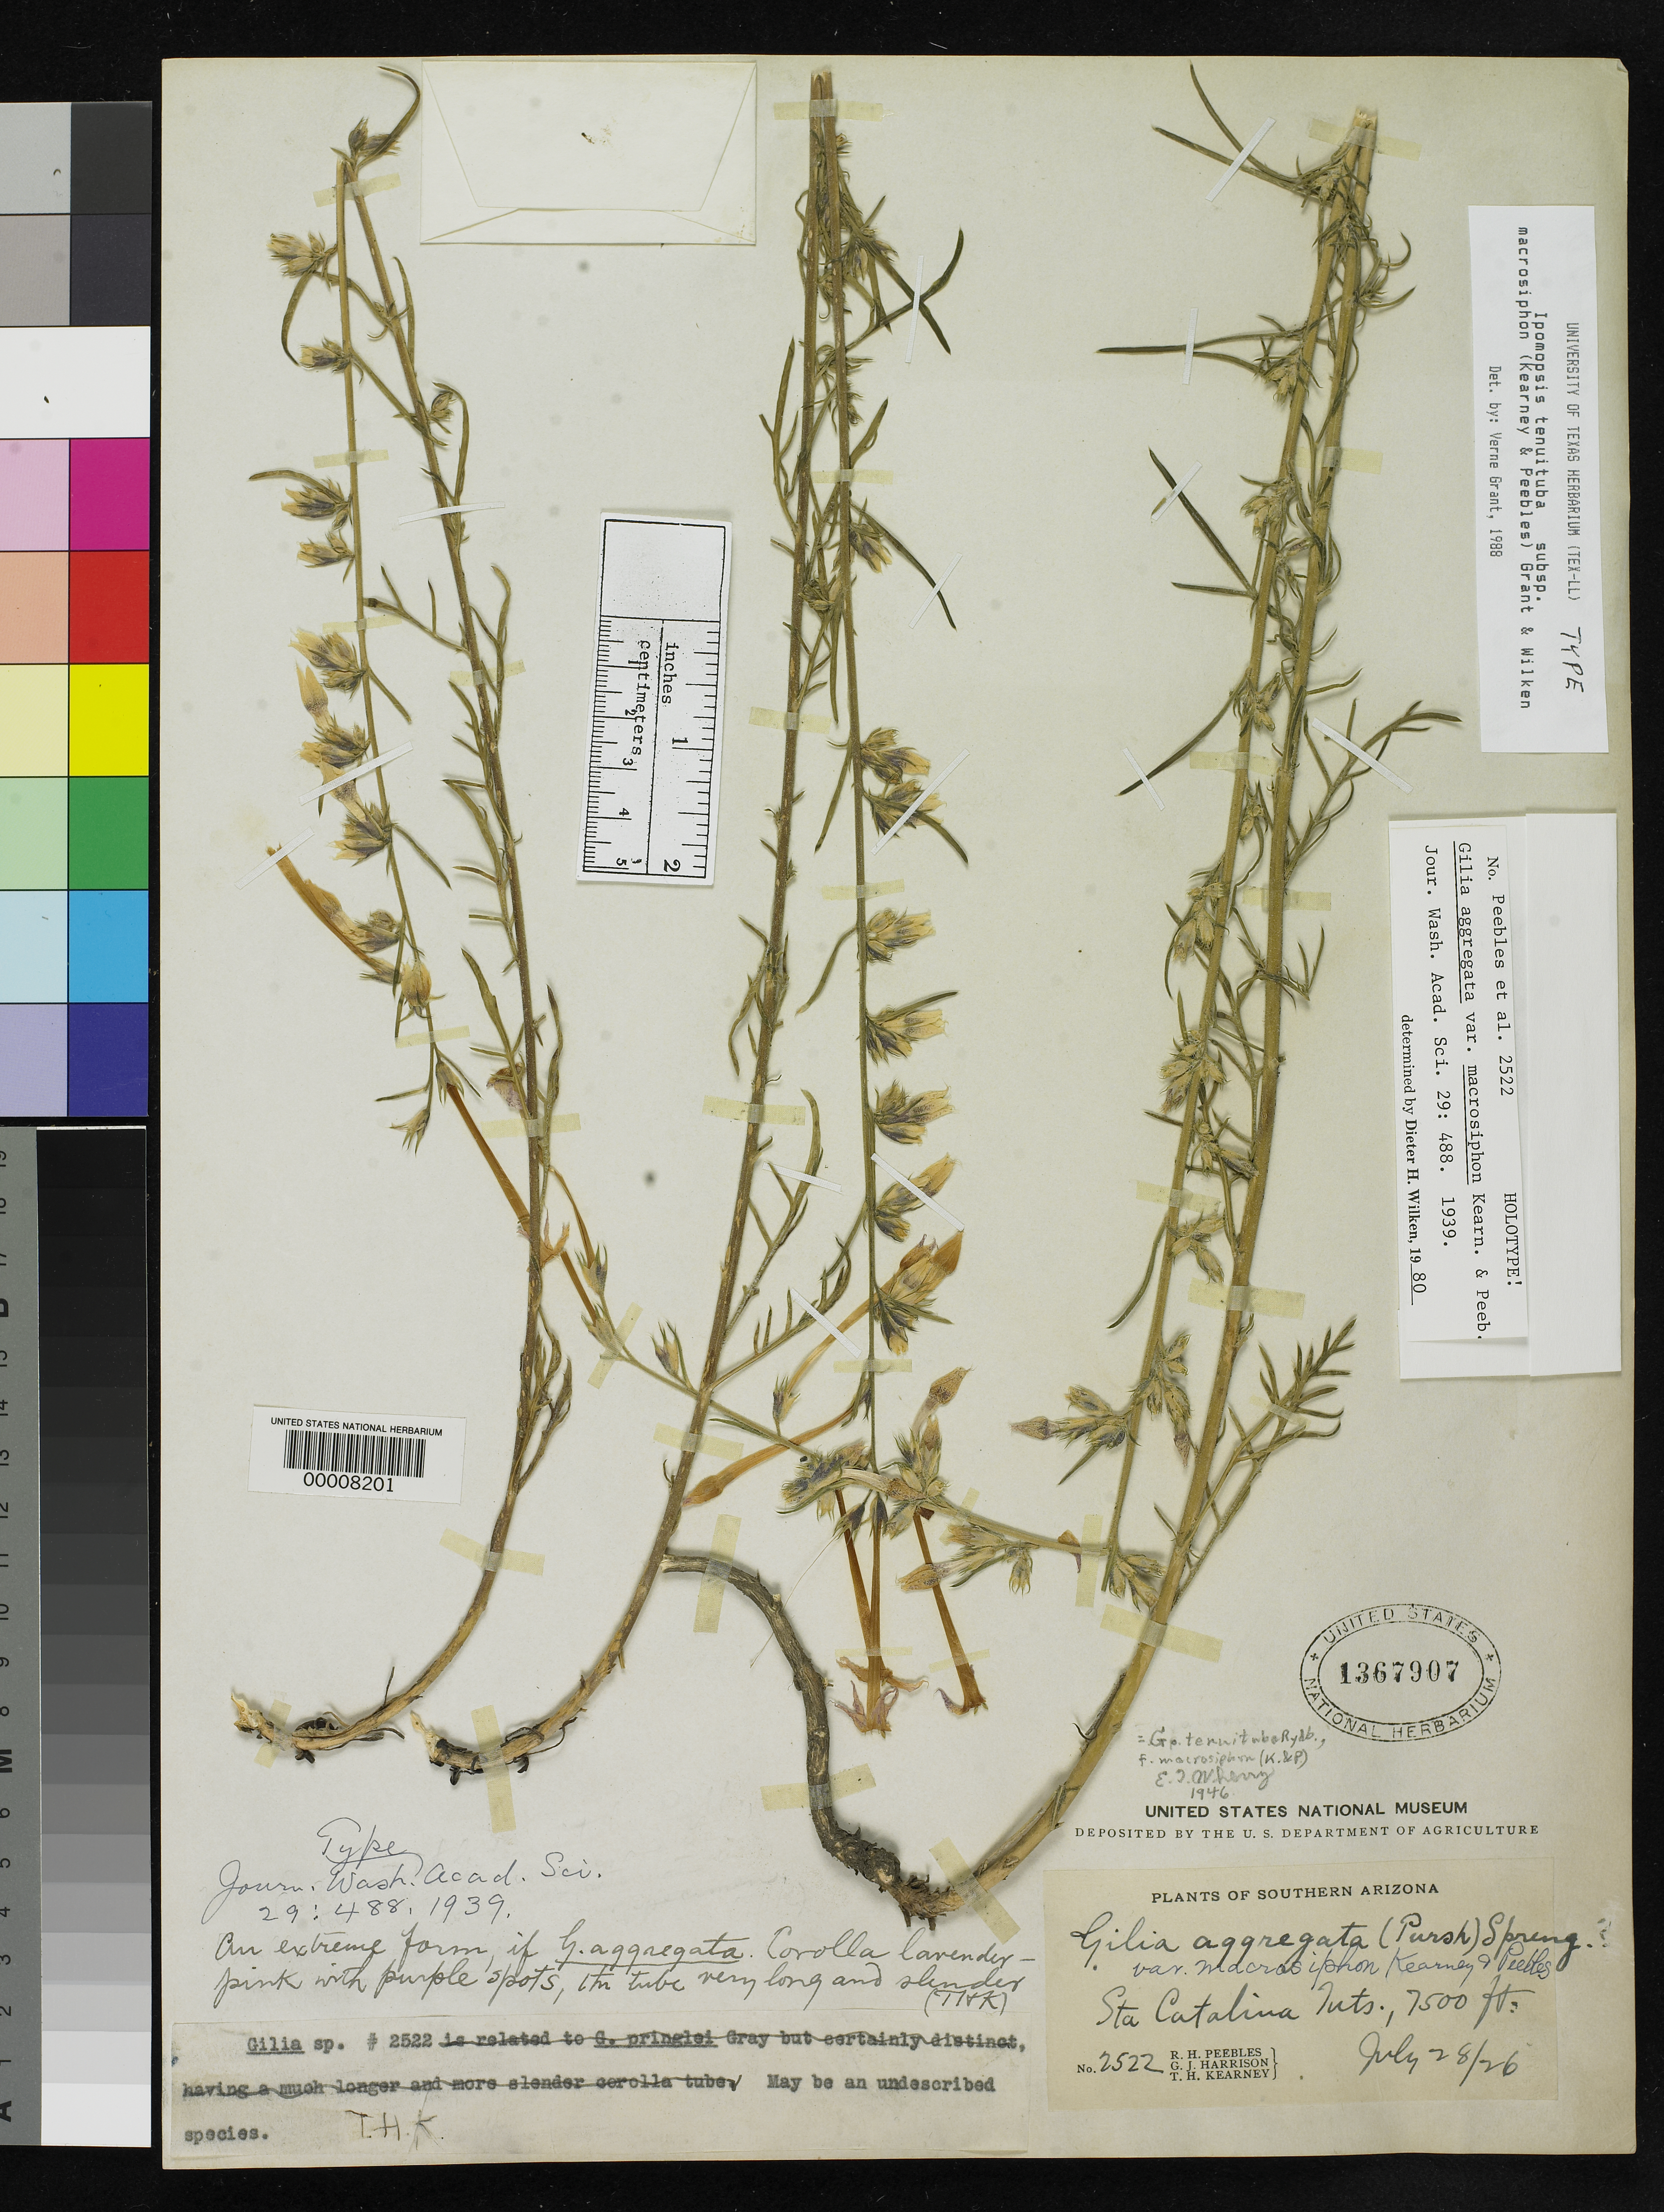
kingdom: Plantae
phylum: Tracheophyta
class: Magnoliopsida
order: Ericales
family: Polemoniaceae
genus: Gilia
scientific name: Gilia aggregata var. macrosiphon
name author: Kearney & Peebles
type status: Holotype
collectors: R. H. Peebles, T. H. Kearney & G. J. Harrison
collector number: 2522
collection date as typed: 28 Jul 1926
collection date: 1926-07-28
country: United States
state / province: Arizona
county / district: Pima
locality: Santa Catalina Mountains.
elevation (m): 2286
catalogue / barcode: US 1367907